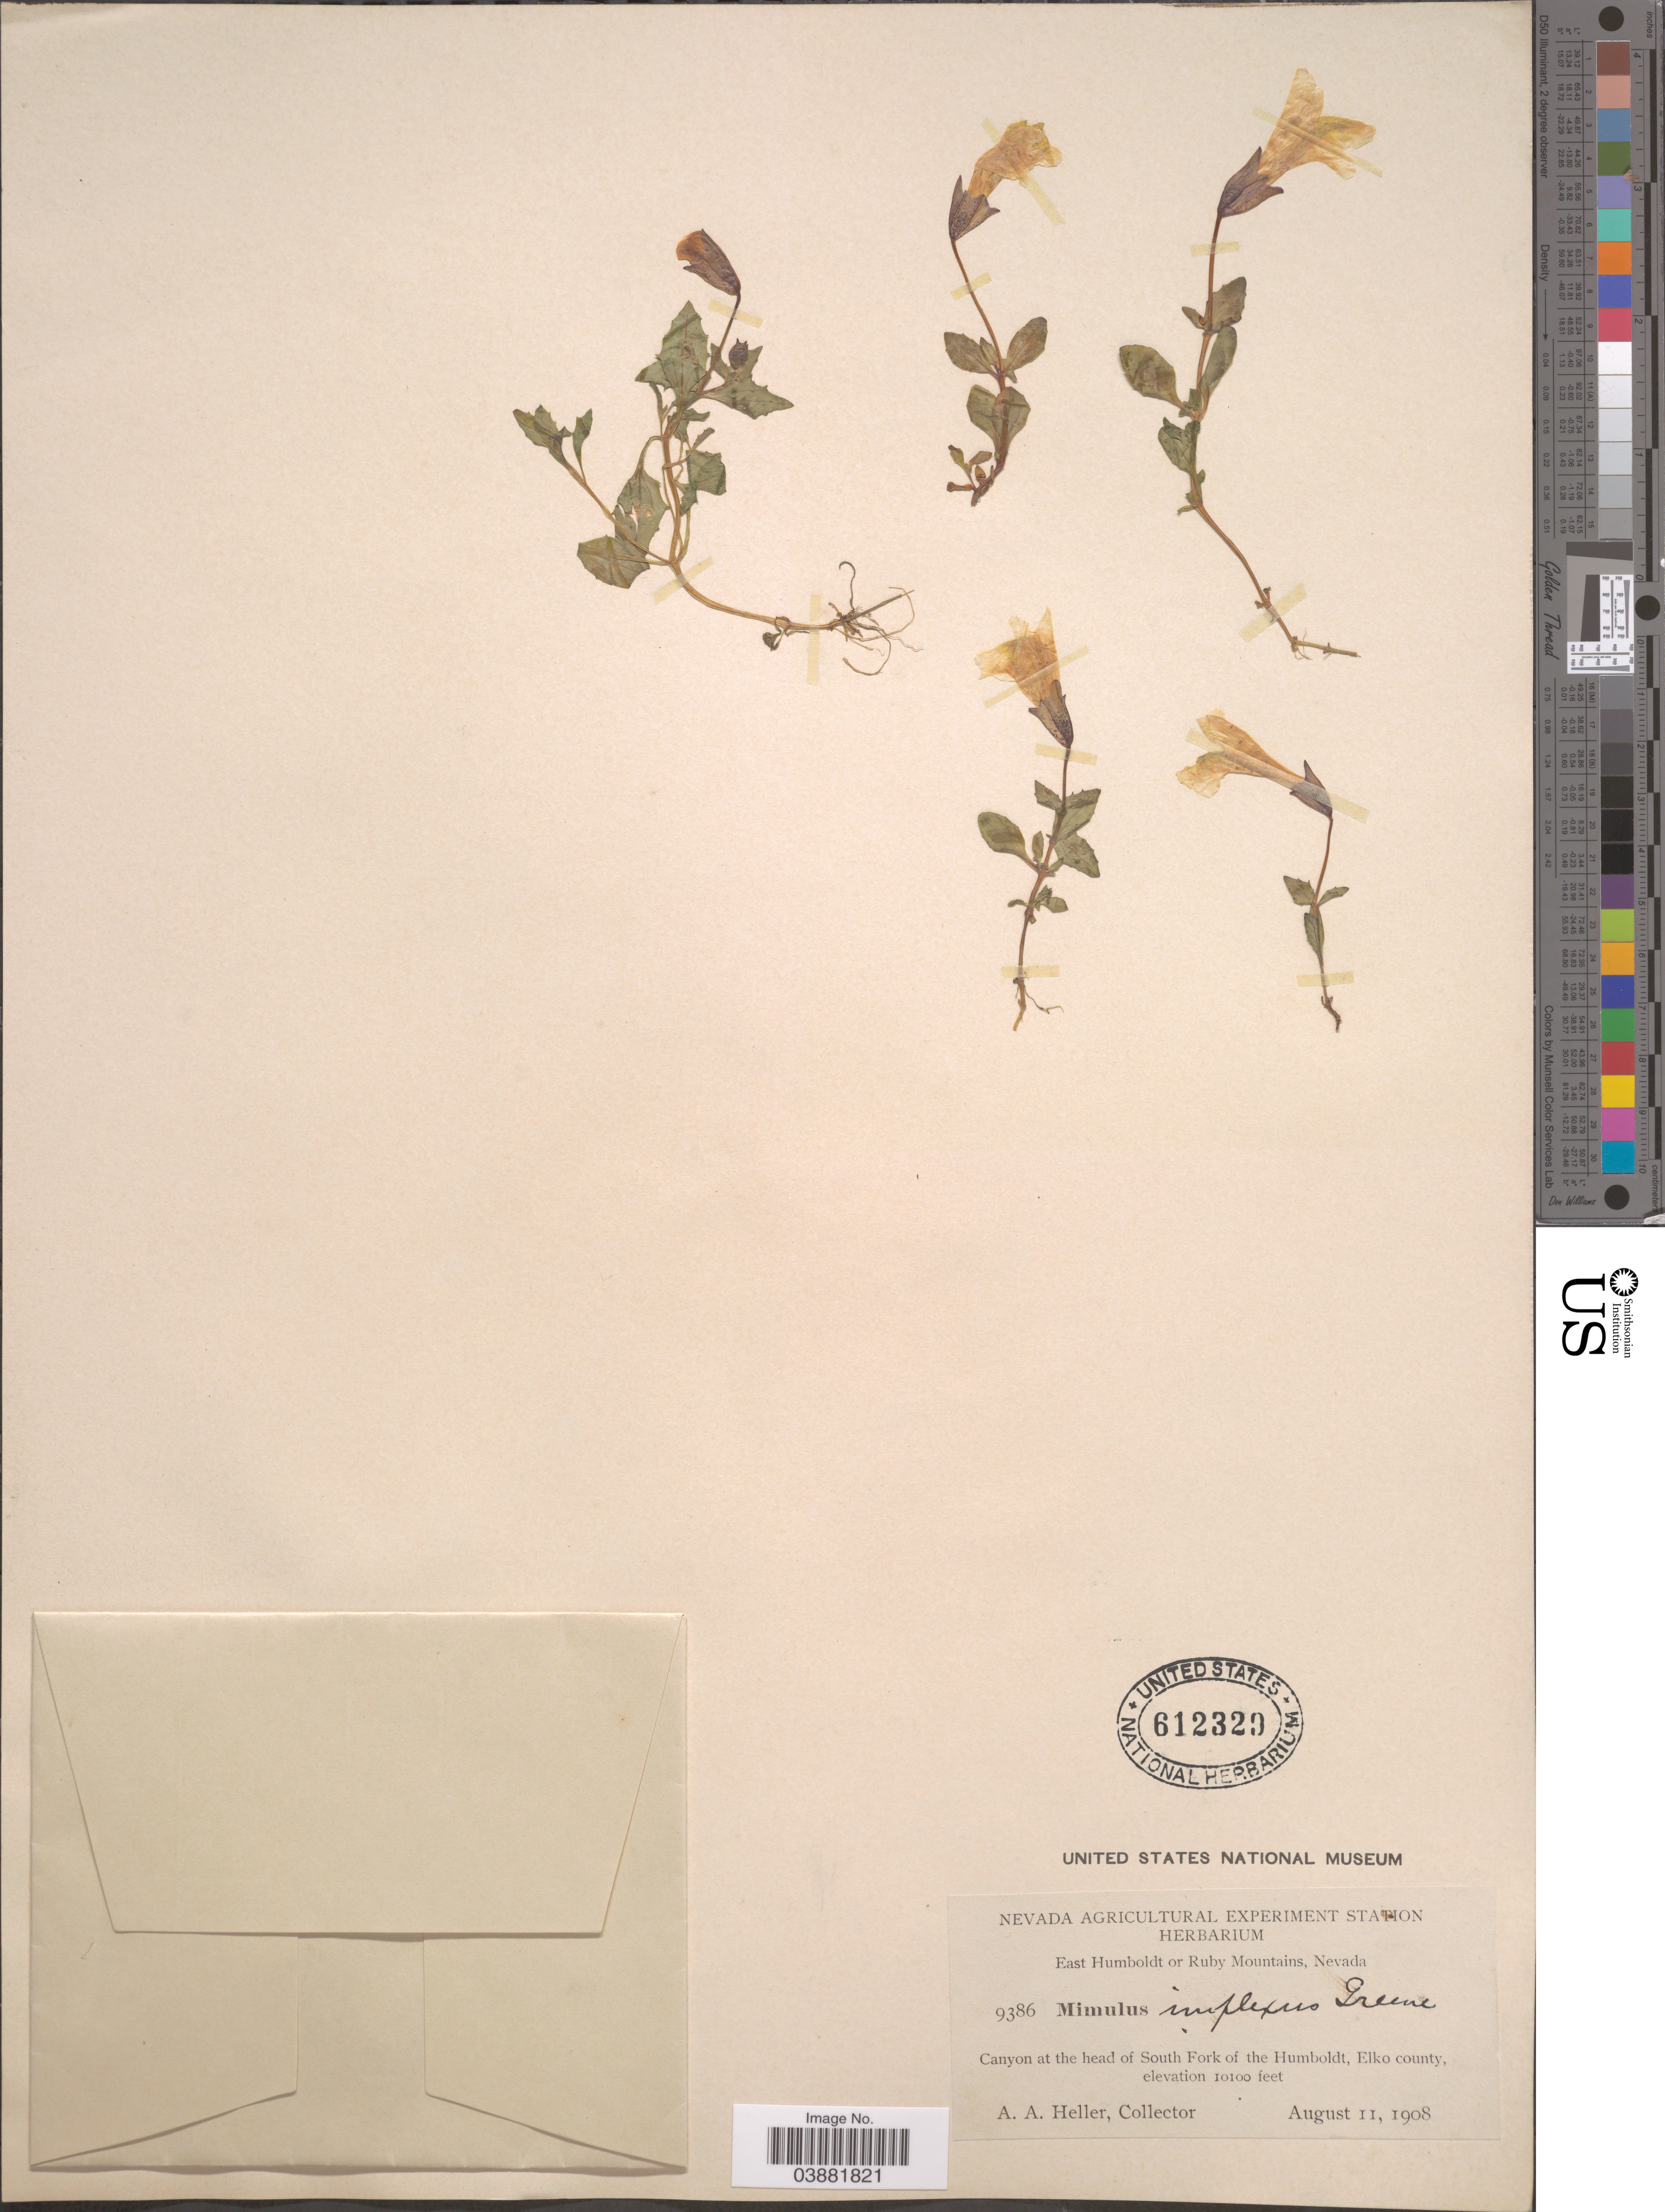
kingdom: Plantae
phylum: Tracheophyta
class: Magnoliopsida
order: Lamiales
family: Phrymaceae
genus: Mimulus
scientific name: Mimulus implexus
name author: Greene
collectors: A. A. Heller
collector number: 9386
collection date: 1908-08-11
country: United States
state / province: Nevada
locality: East Humboldt or Ruby Mountains. Canyon at the head of South Fork of the Humboldt, Elko county.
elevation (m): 3078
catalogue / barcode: US 612329